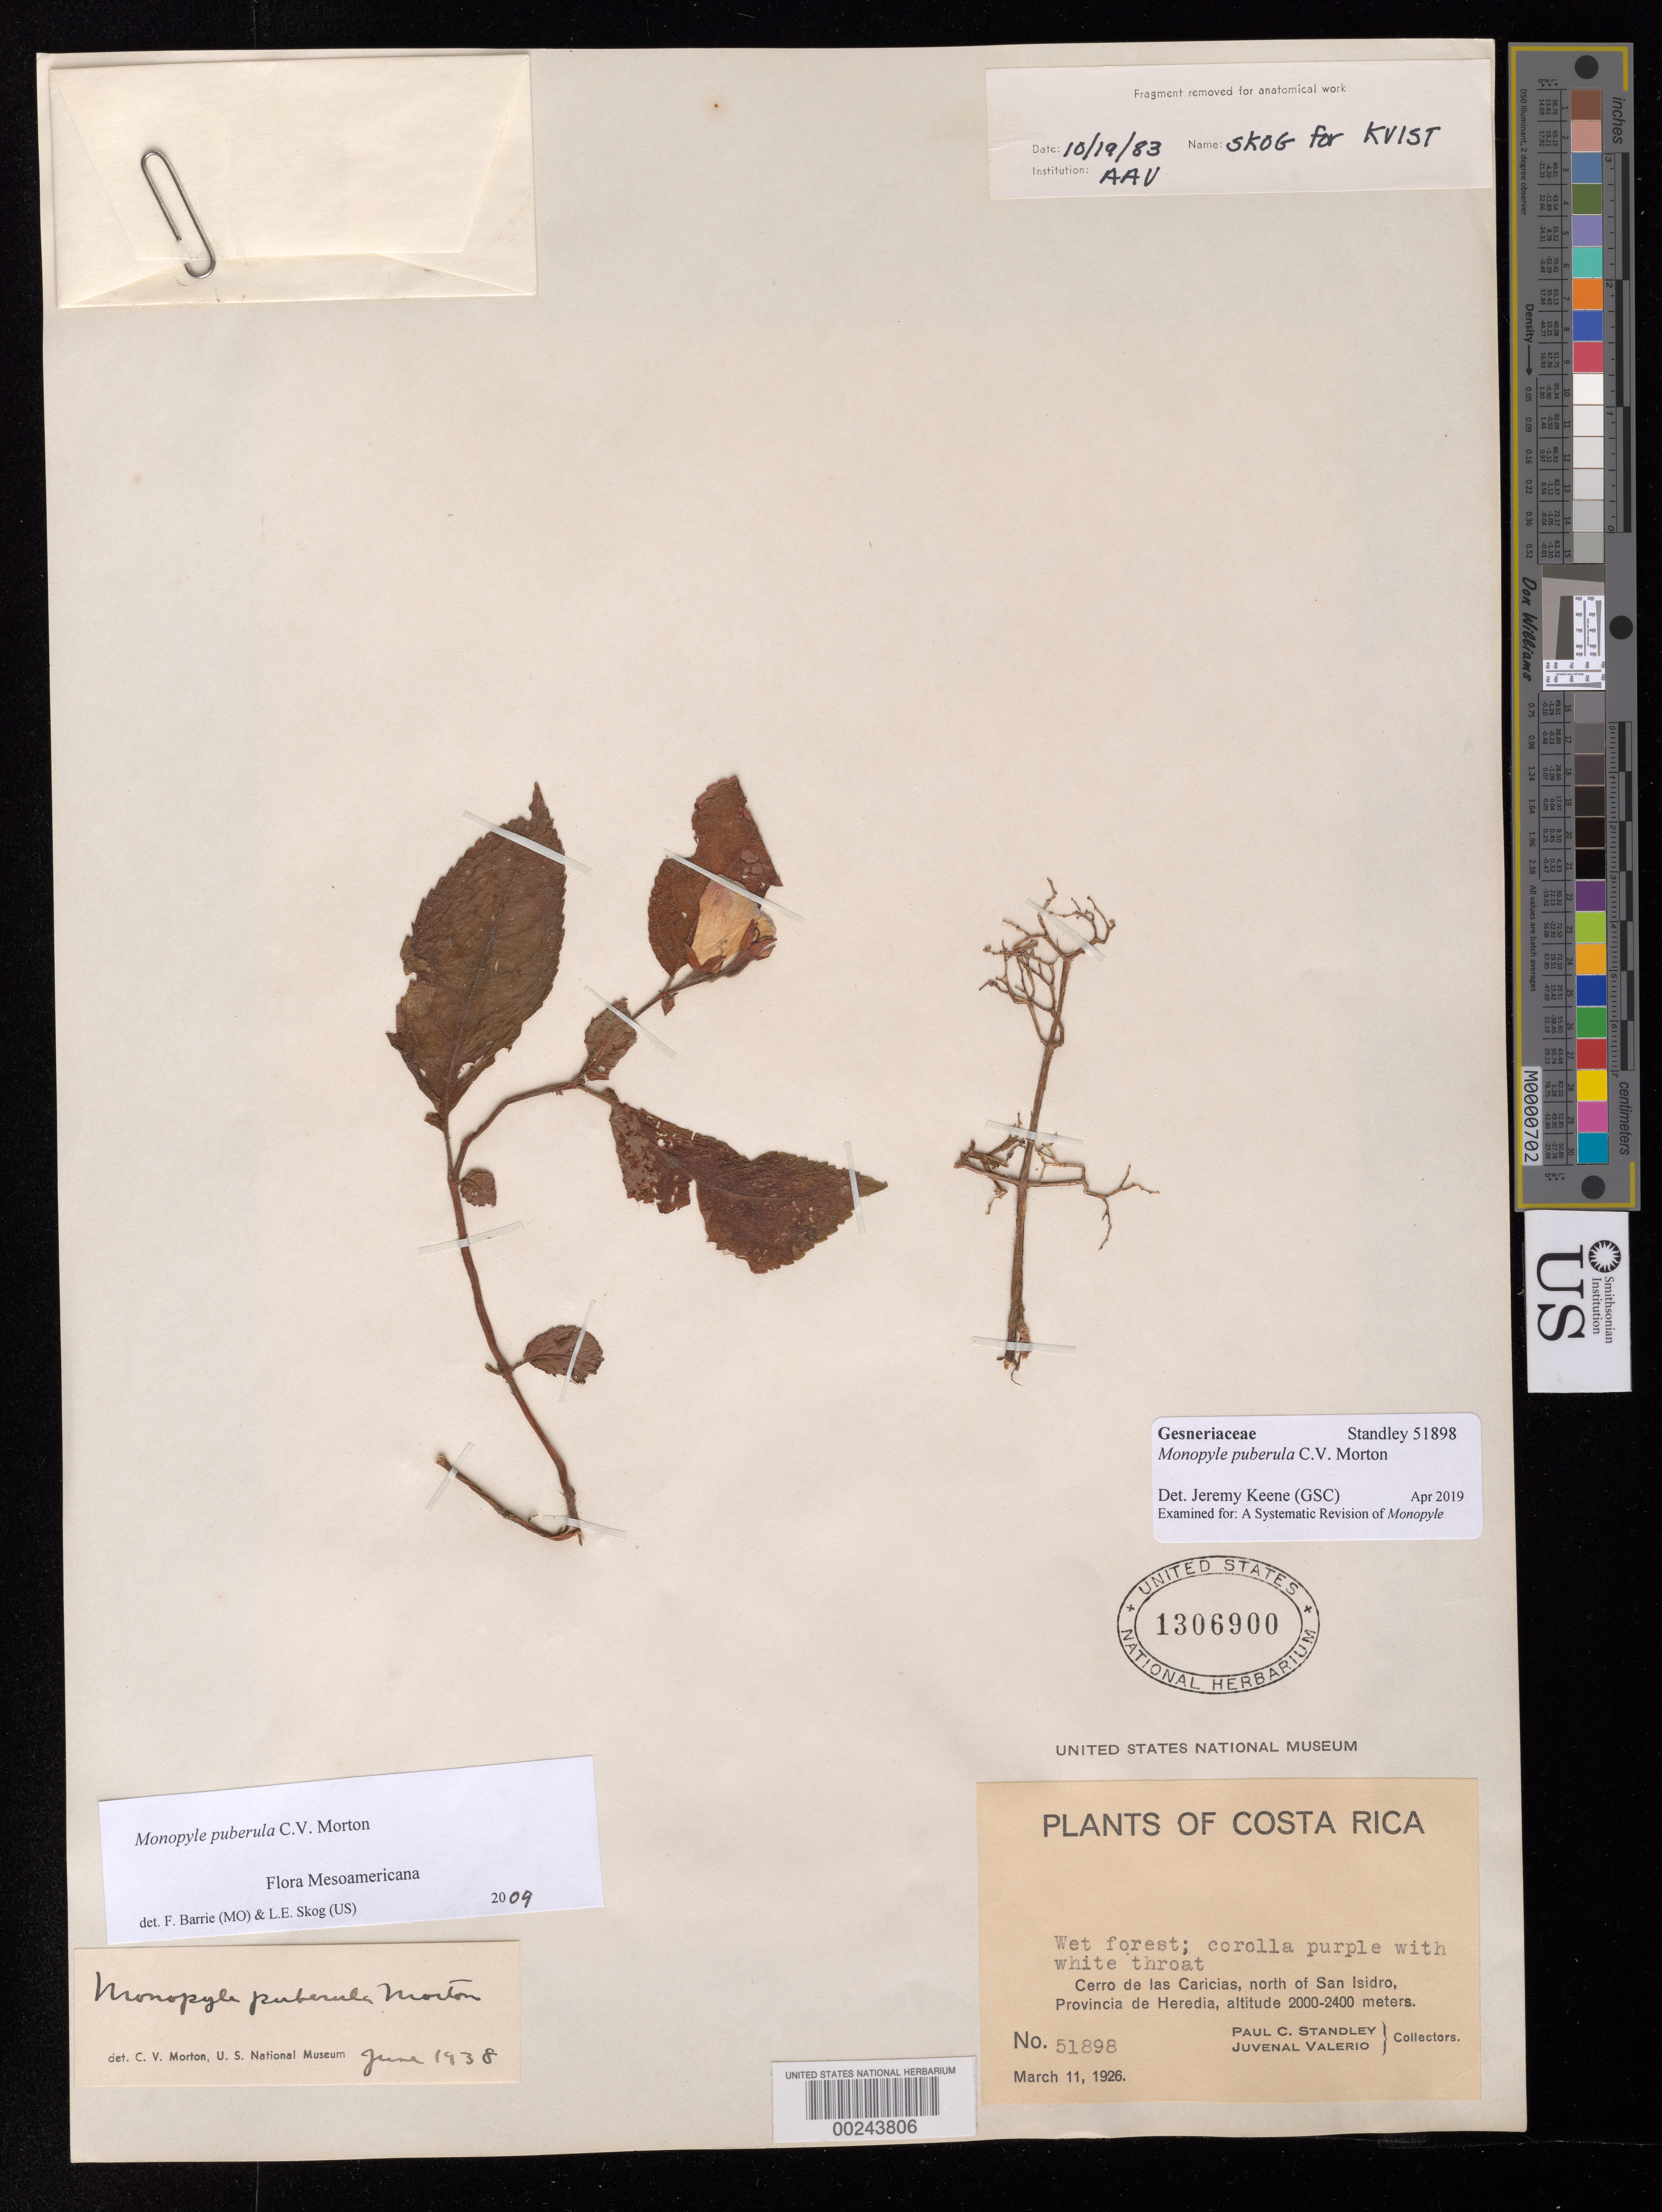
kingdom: Plantae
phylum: Tracheophyta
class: Magnoliopsida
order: Lamiales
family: Gesneriaceae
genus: Monopyle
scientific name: Monopyle puberula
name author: C.V. Morton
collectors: P. C. Standley & J. Valerio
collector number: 51898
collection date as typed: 11 Mar 1926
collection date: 1926-03-11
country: Costa Rica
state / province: Heredia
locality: Cerro de las Caricias, N of San Isidro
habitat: Wet forest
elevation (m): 2000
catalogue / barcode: US 1306900